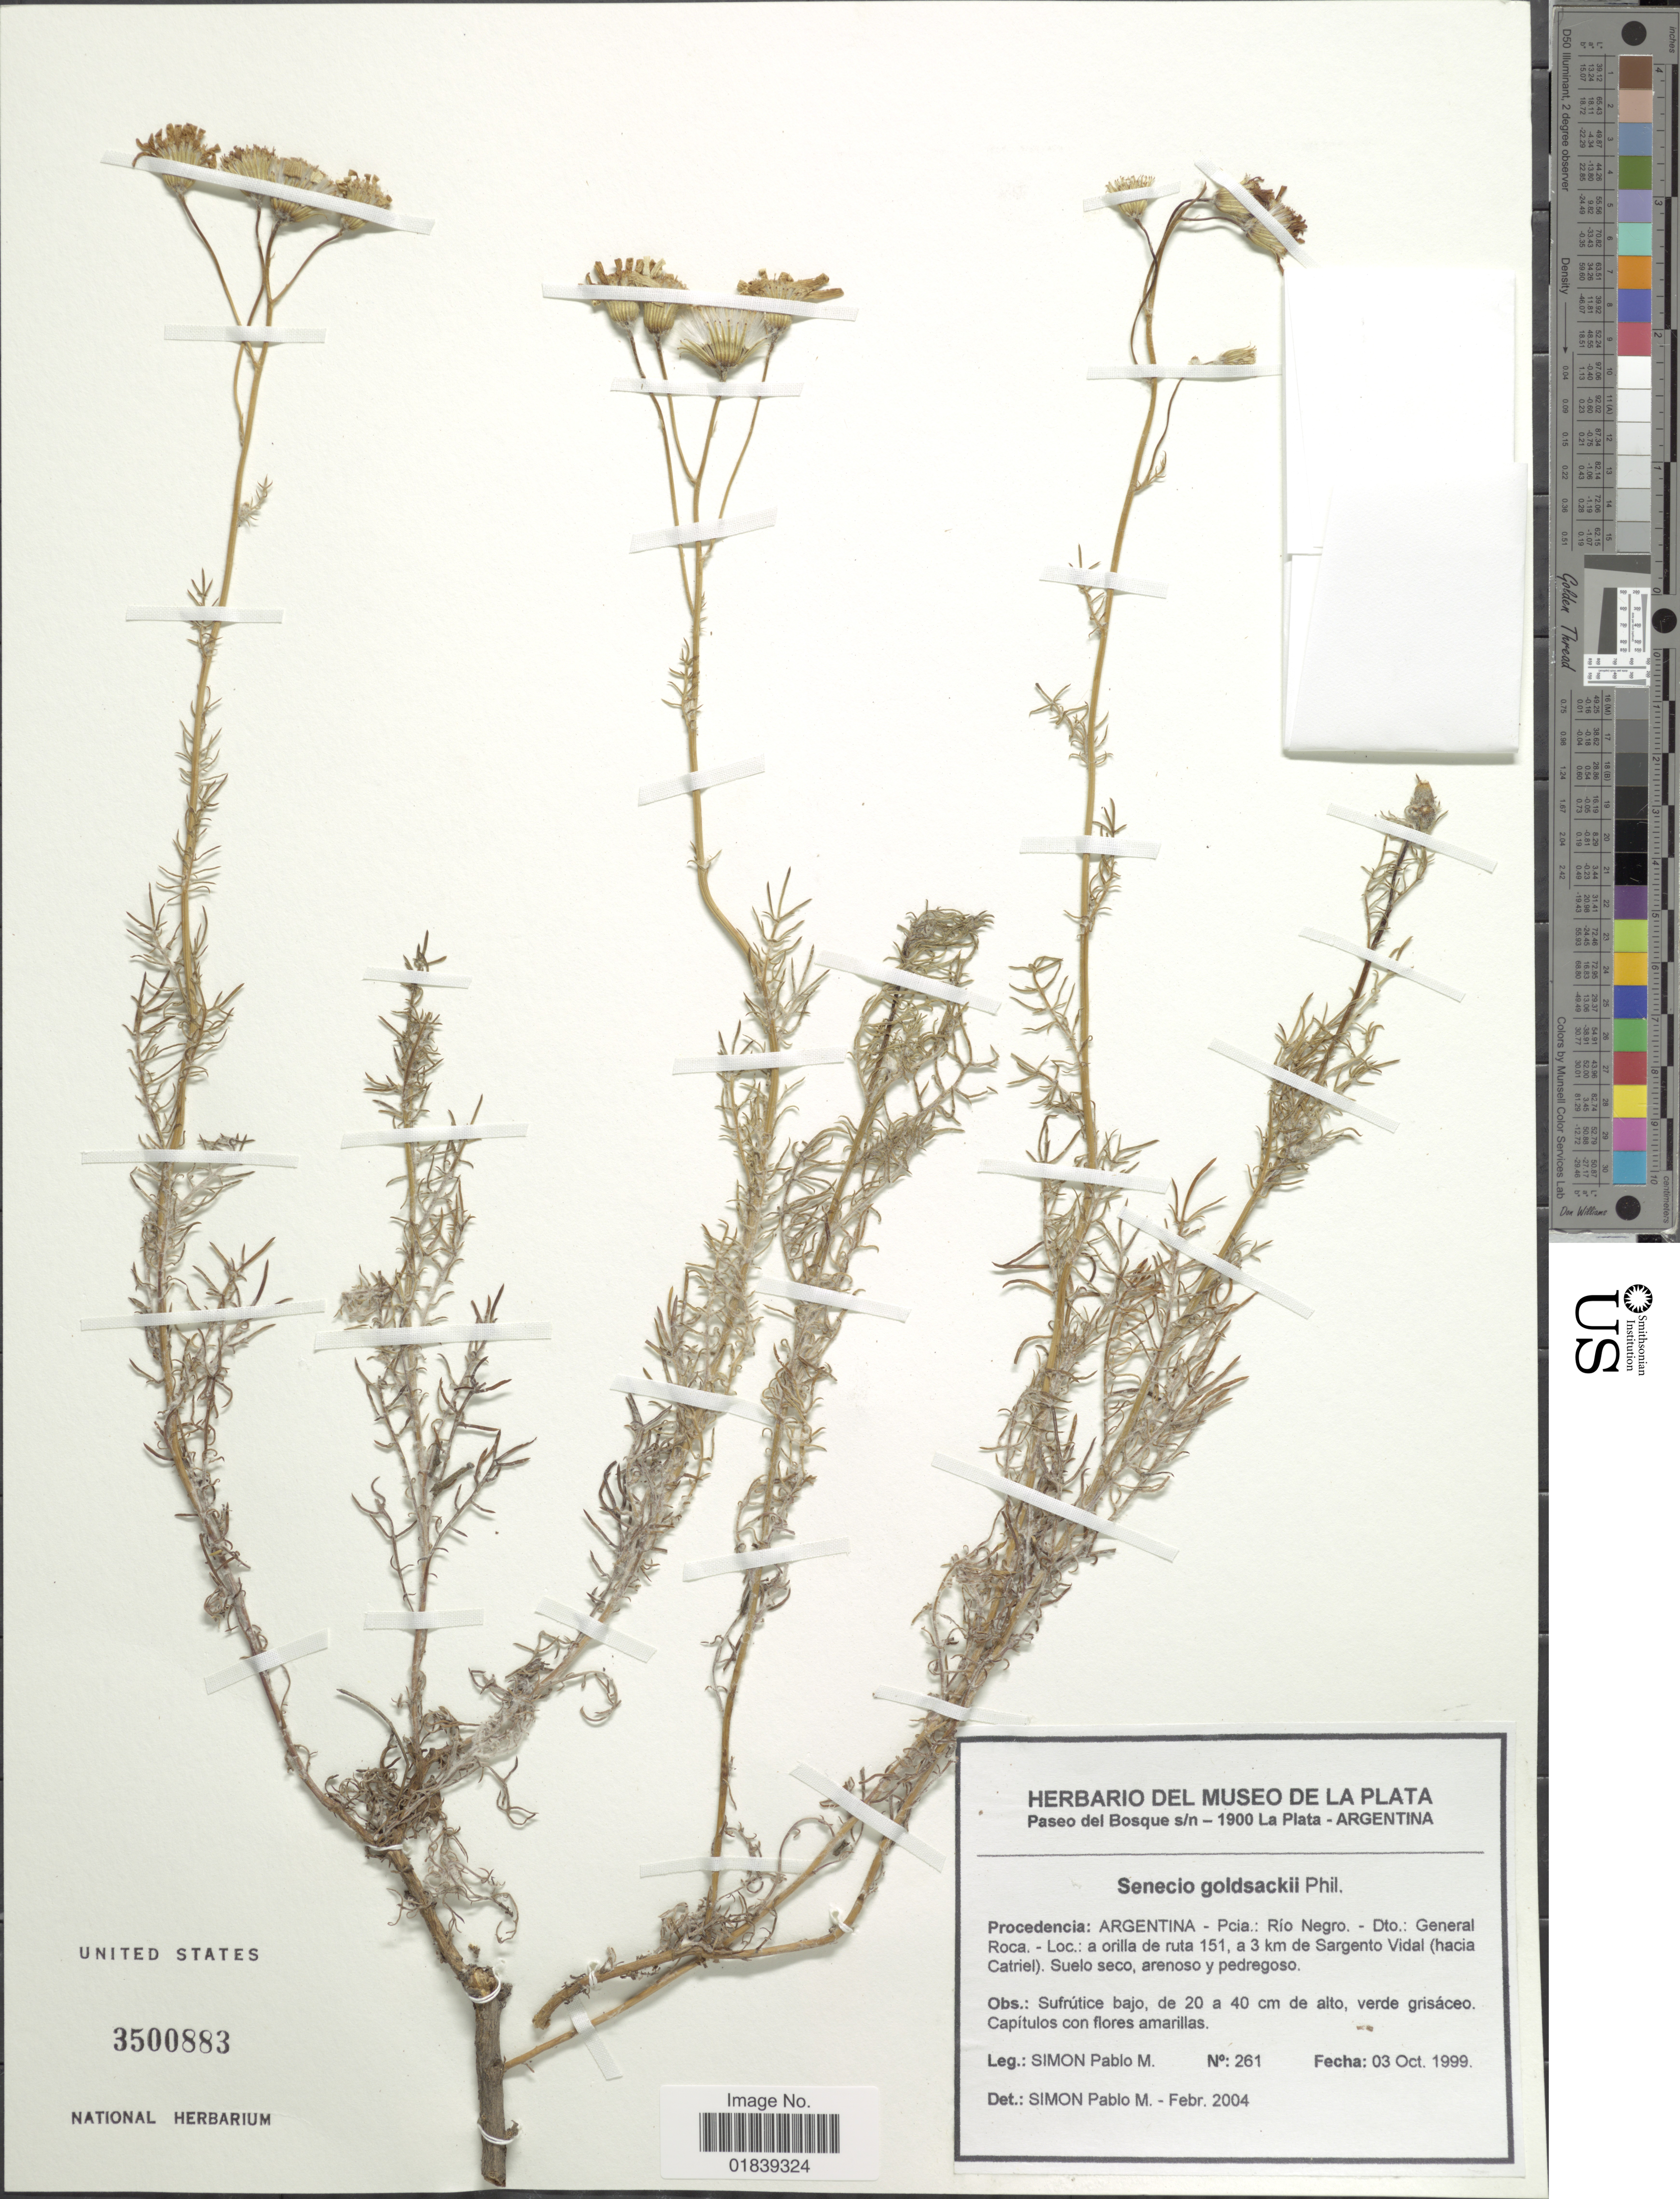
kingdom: Plantae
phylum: Tracheophyta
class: Magnoliopsida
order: Asterales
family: Asteraceae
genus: Senecio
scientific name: Senecio goldsackii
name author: Phil.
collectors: P. M. Simón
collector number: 261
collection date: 1999-10-03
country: Argentina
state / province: Rio Negro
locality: Dto. General Roca, a orilla de ruta 151, a 3 km de Sargento Vidal (hacia Catriel)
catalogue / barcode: US 3500883